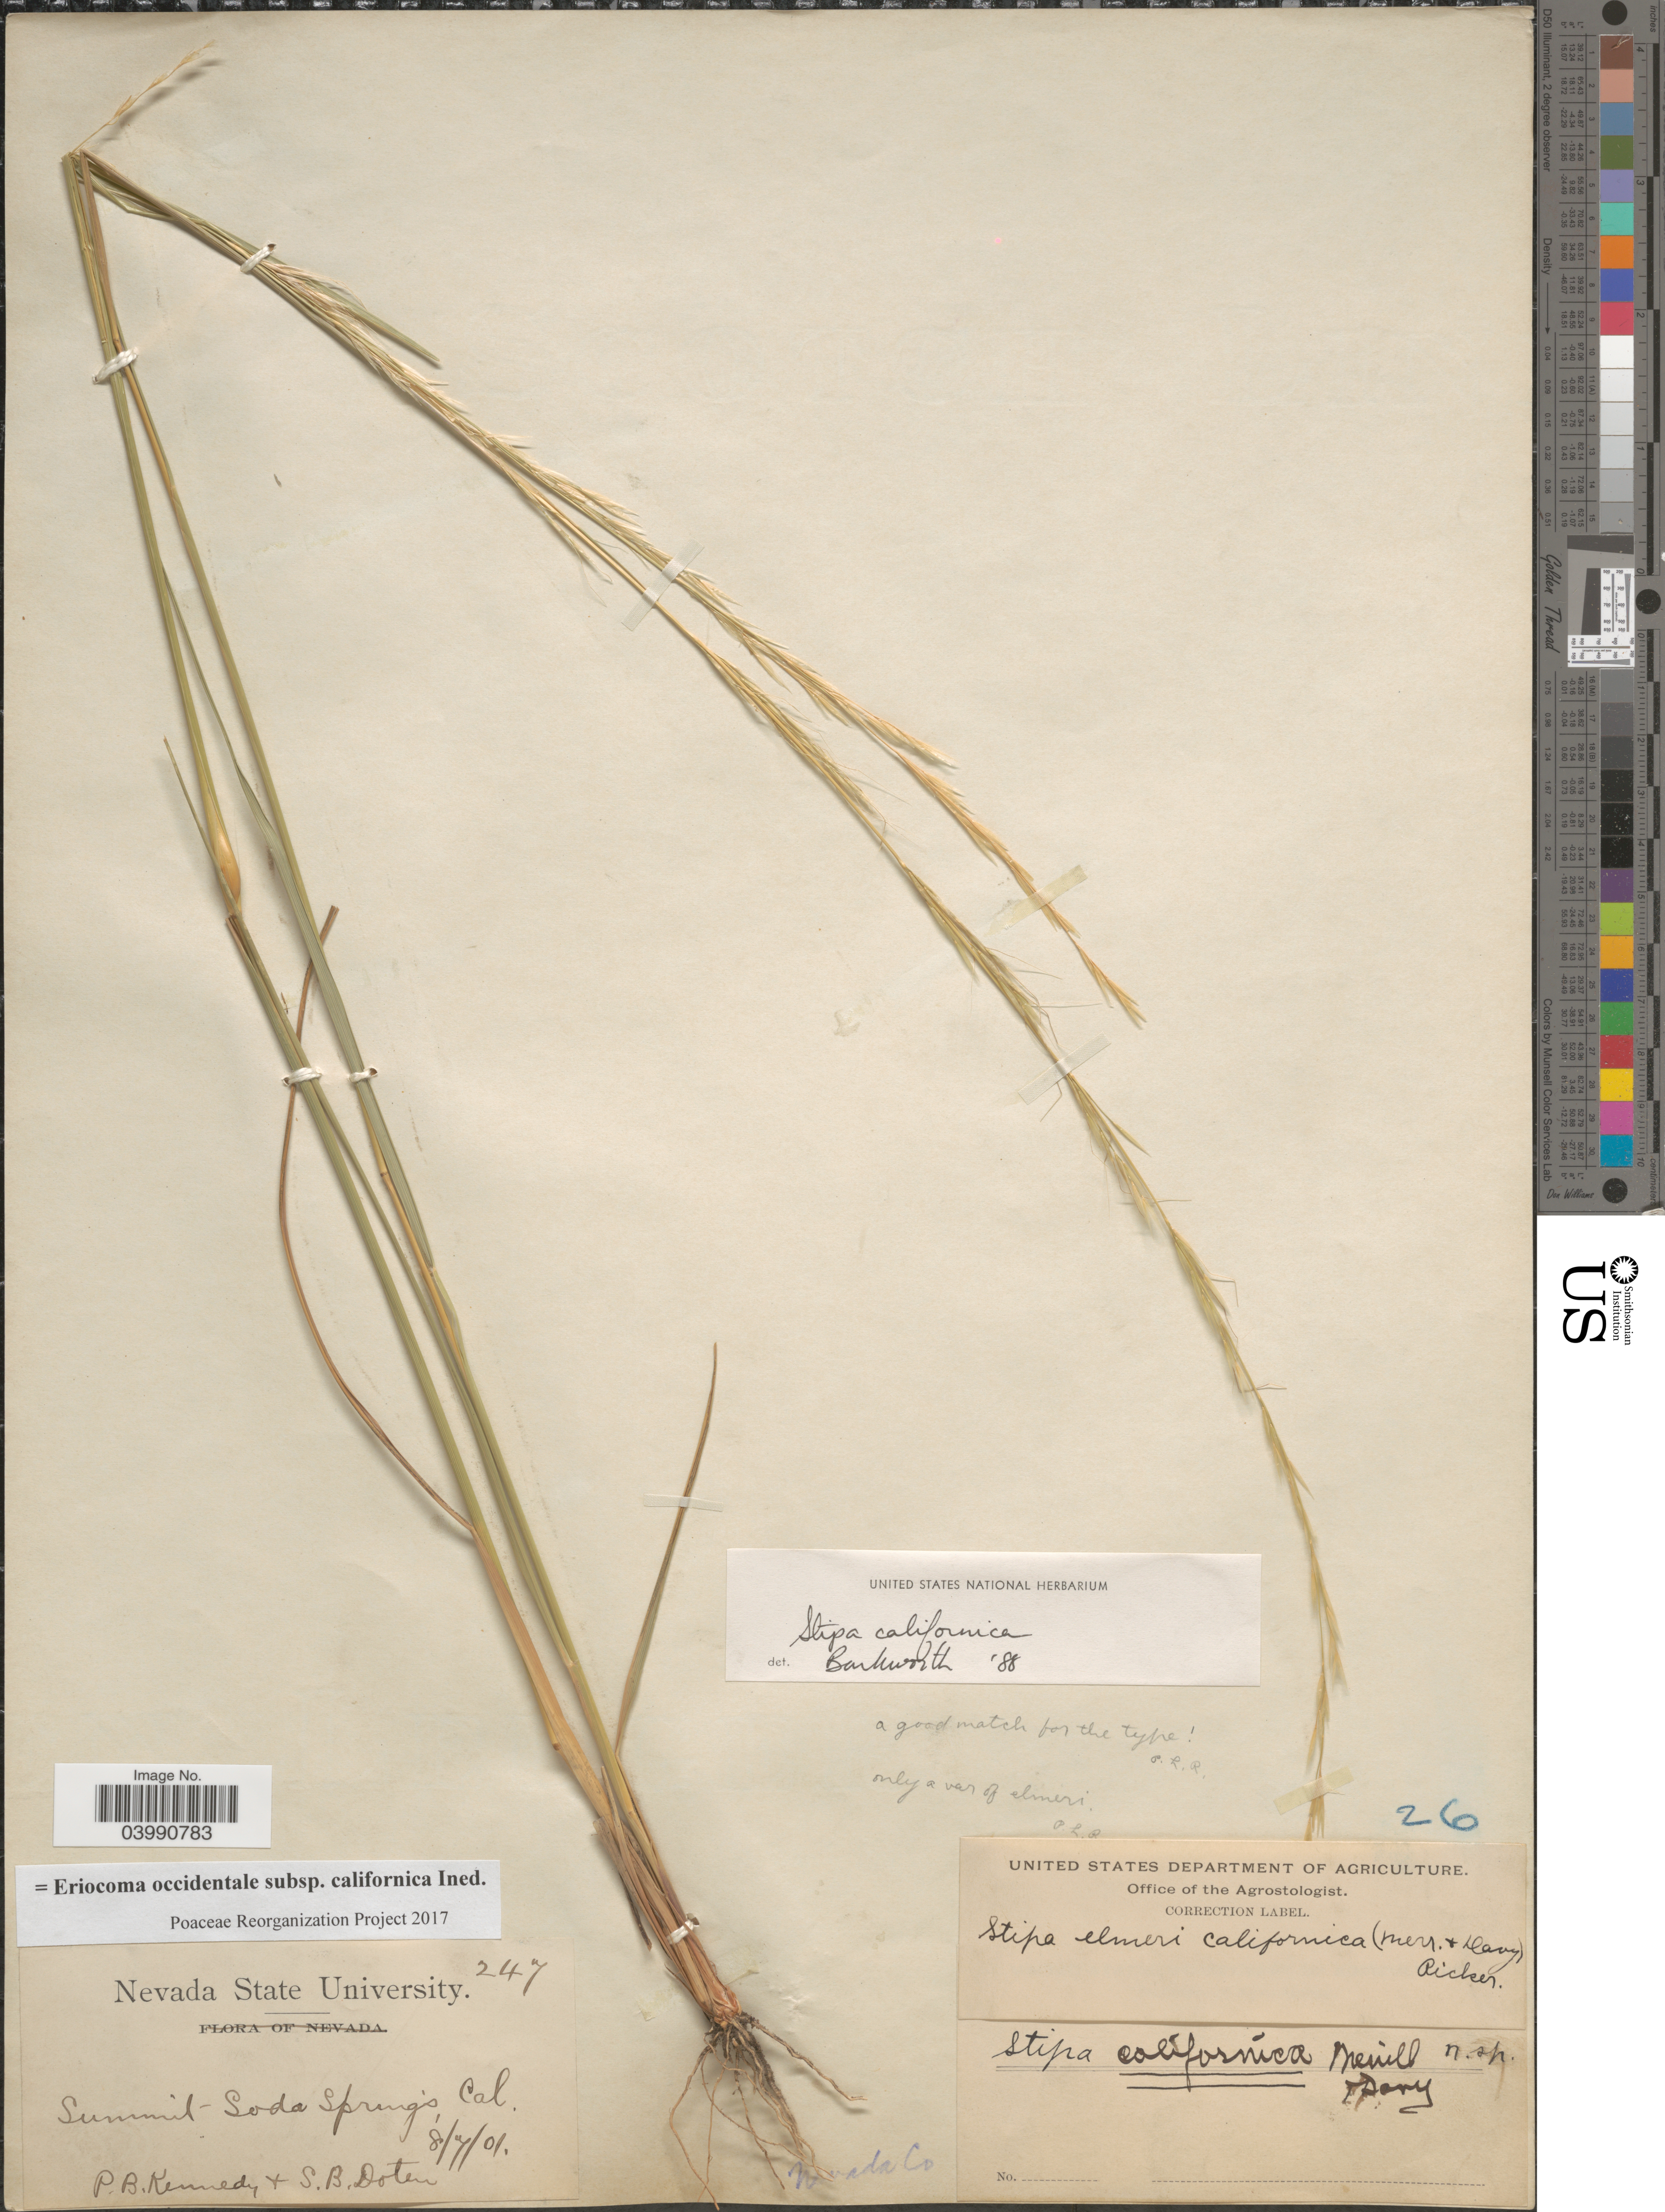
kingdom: Plantae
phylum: Tracheophyta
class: Liliopsida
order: Poales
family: Poaceae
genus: Eriocoma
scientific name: Eriocoma occidentalis subsp. californica ined.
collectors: P. B. Kennedy & S. Doten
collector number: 247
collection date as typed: Transcribed d/m/y: 7/8/1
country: United States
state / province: California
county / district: Nevada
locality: Summit Soda Springs. Nevada Co.